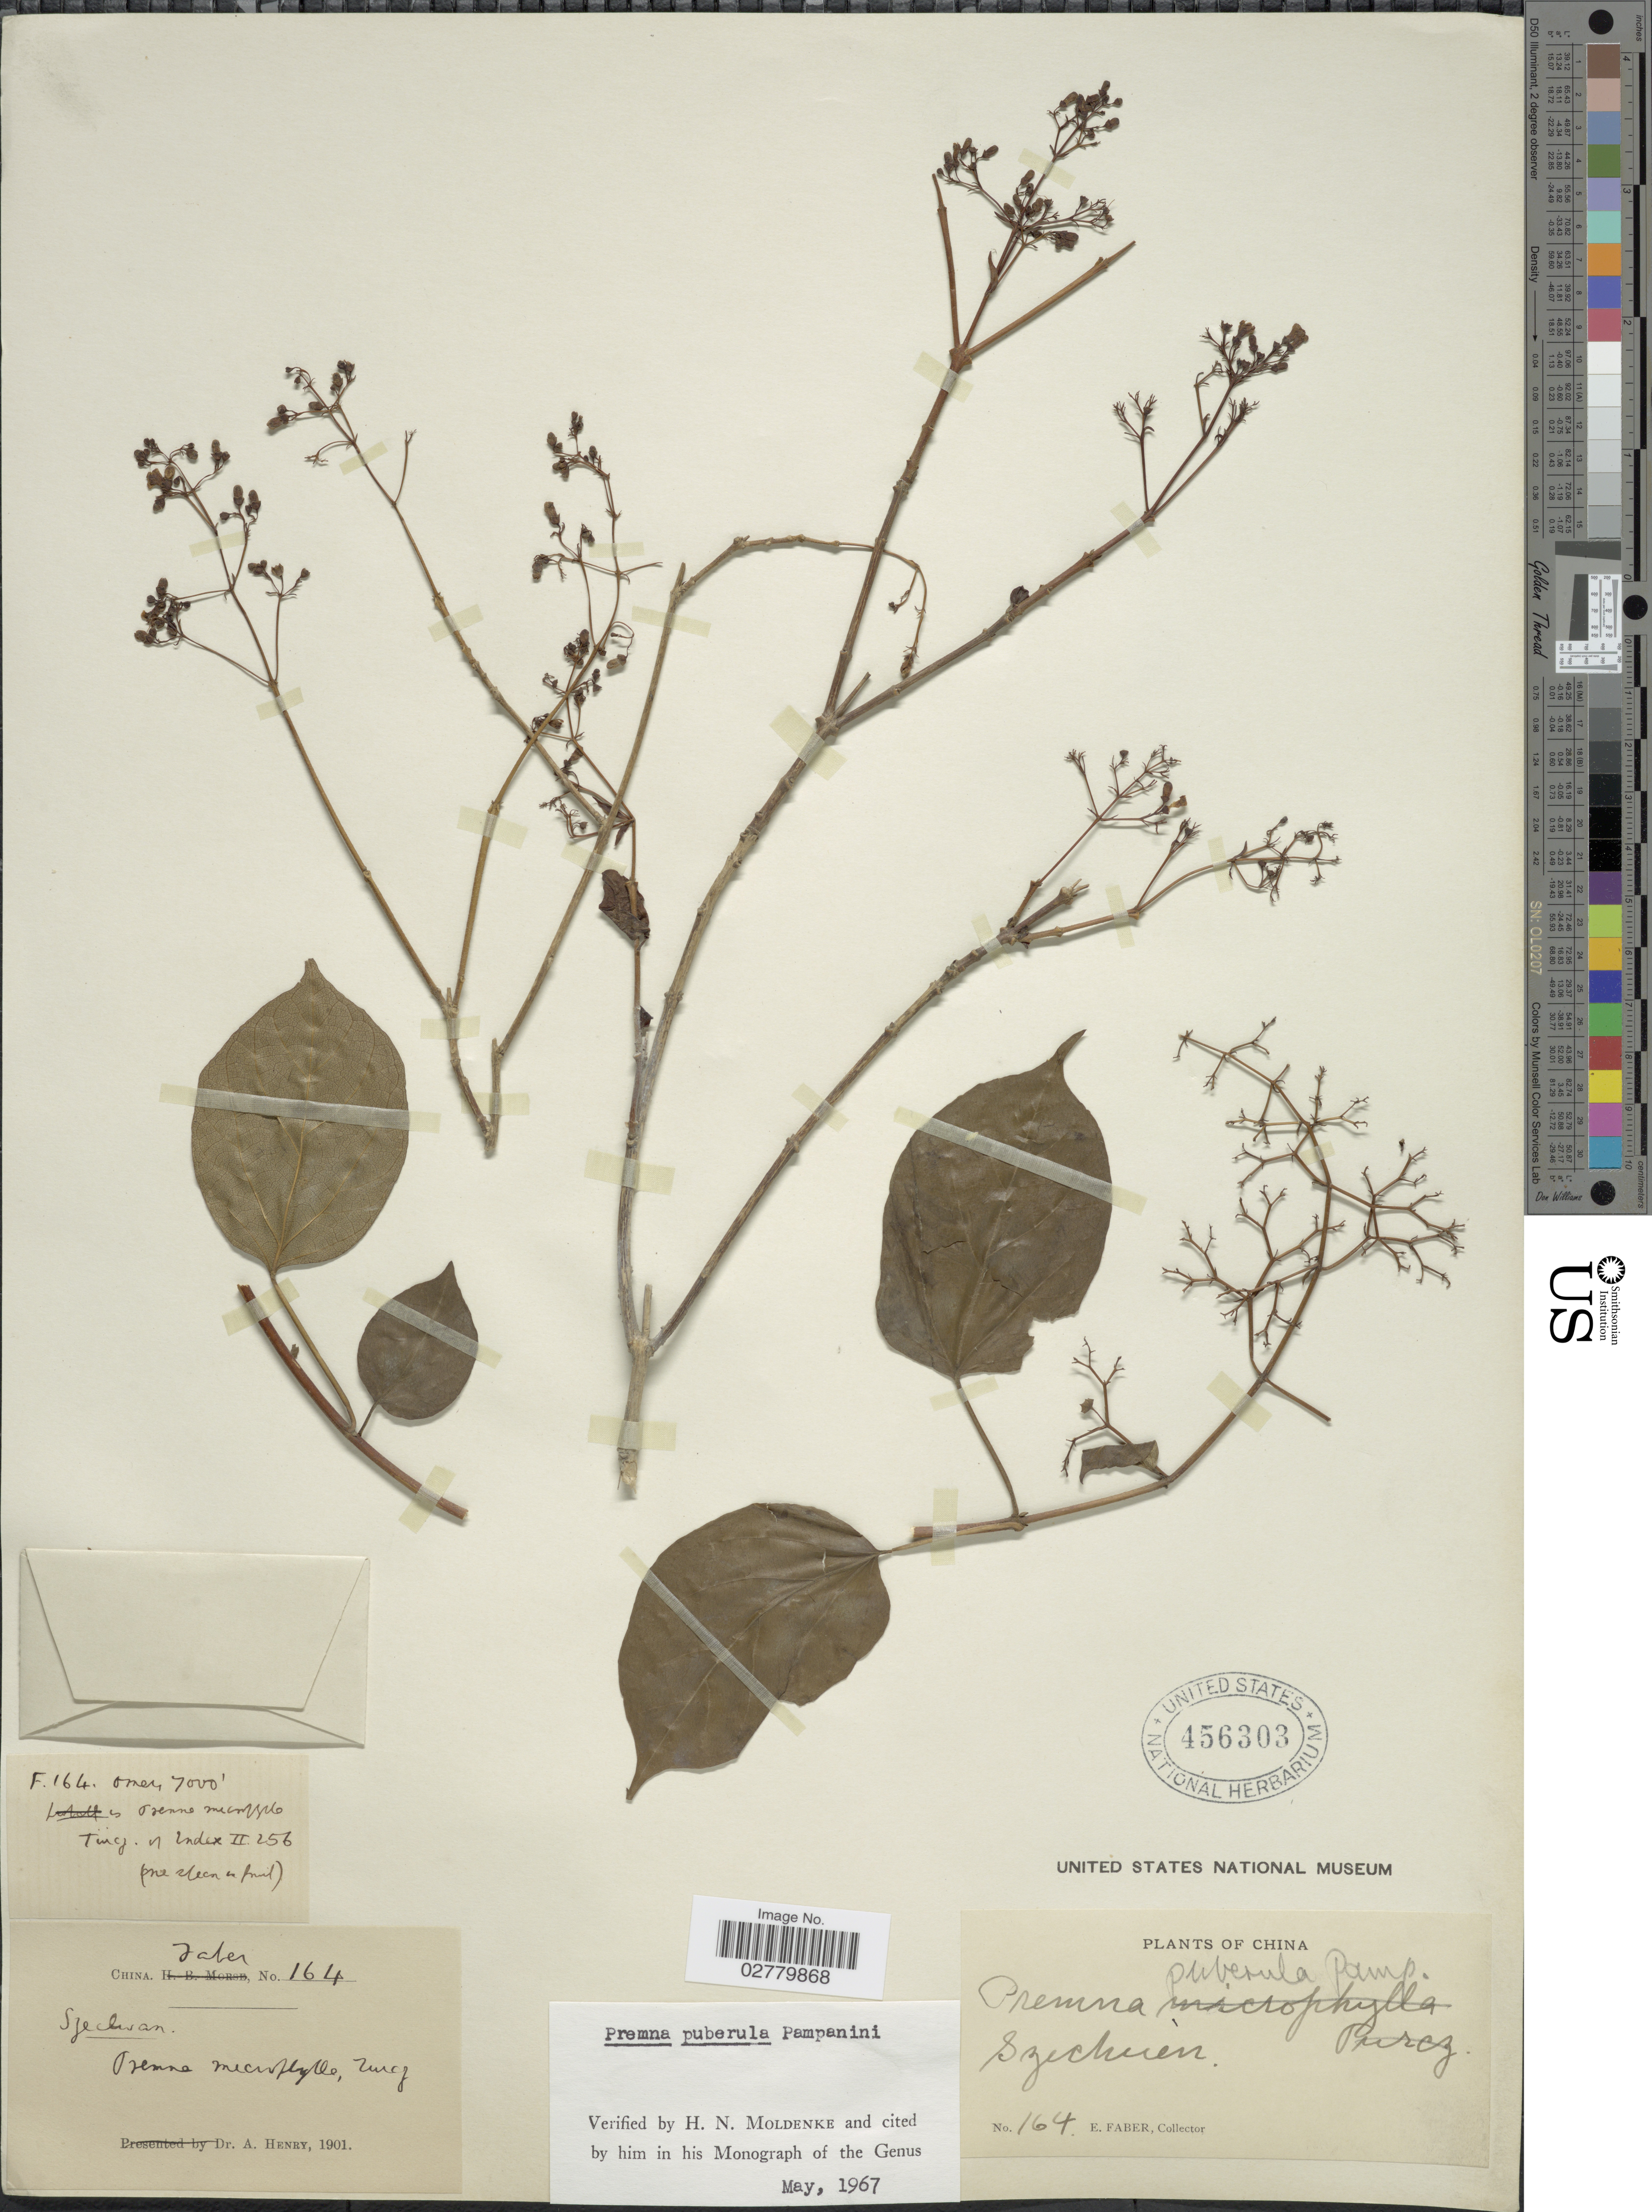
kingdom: Plantae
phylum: Tracheophyta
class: Magnoliopsida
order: Lamiales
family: Lamiaceae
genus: Premna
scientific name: Premna puberula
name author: Pamp.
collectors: A. Henry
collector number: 164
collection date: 1901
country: China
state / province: Sichuan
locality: Szechuen. [illegible text]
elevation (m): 2134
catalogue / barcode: US 456303